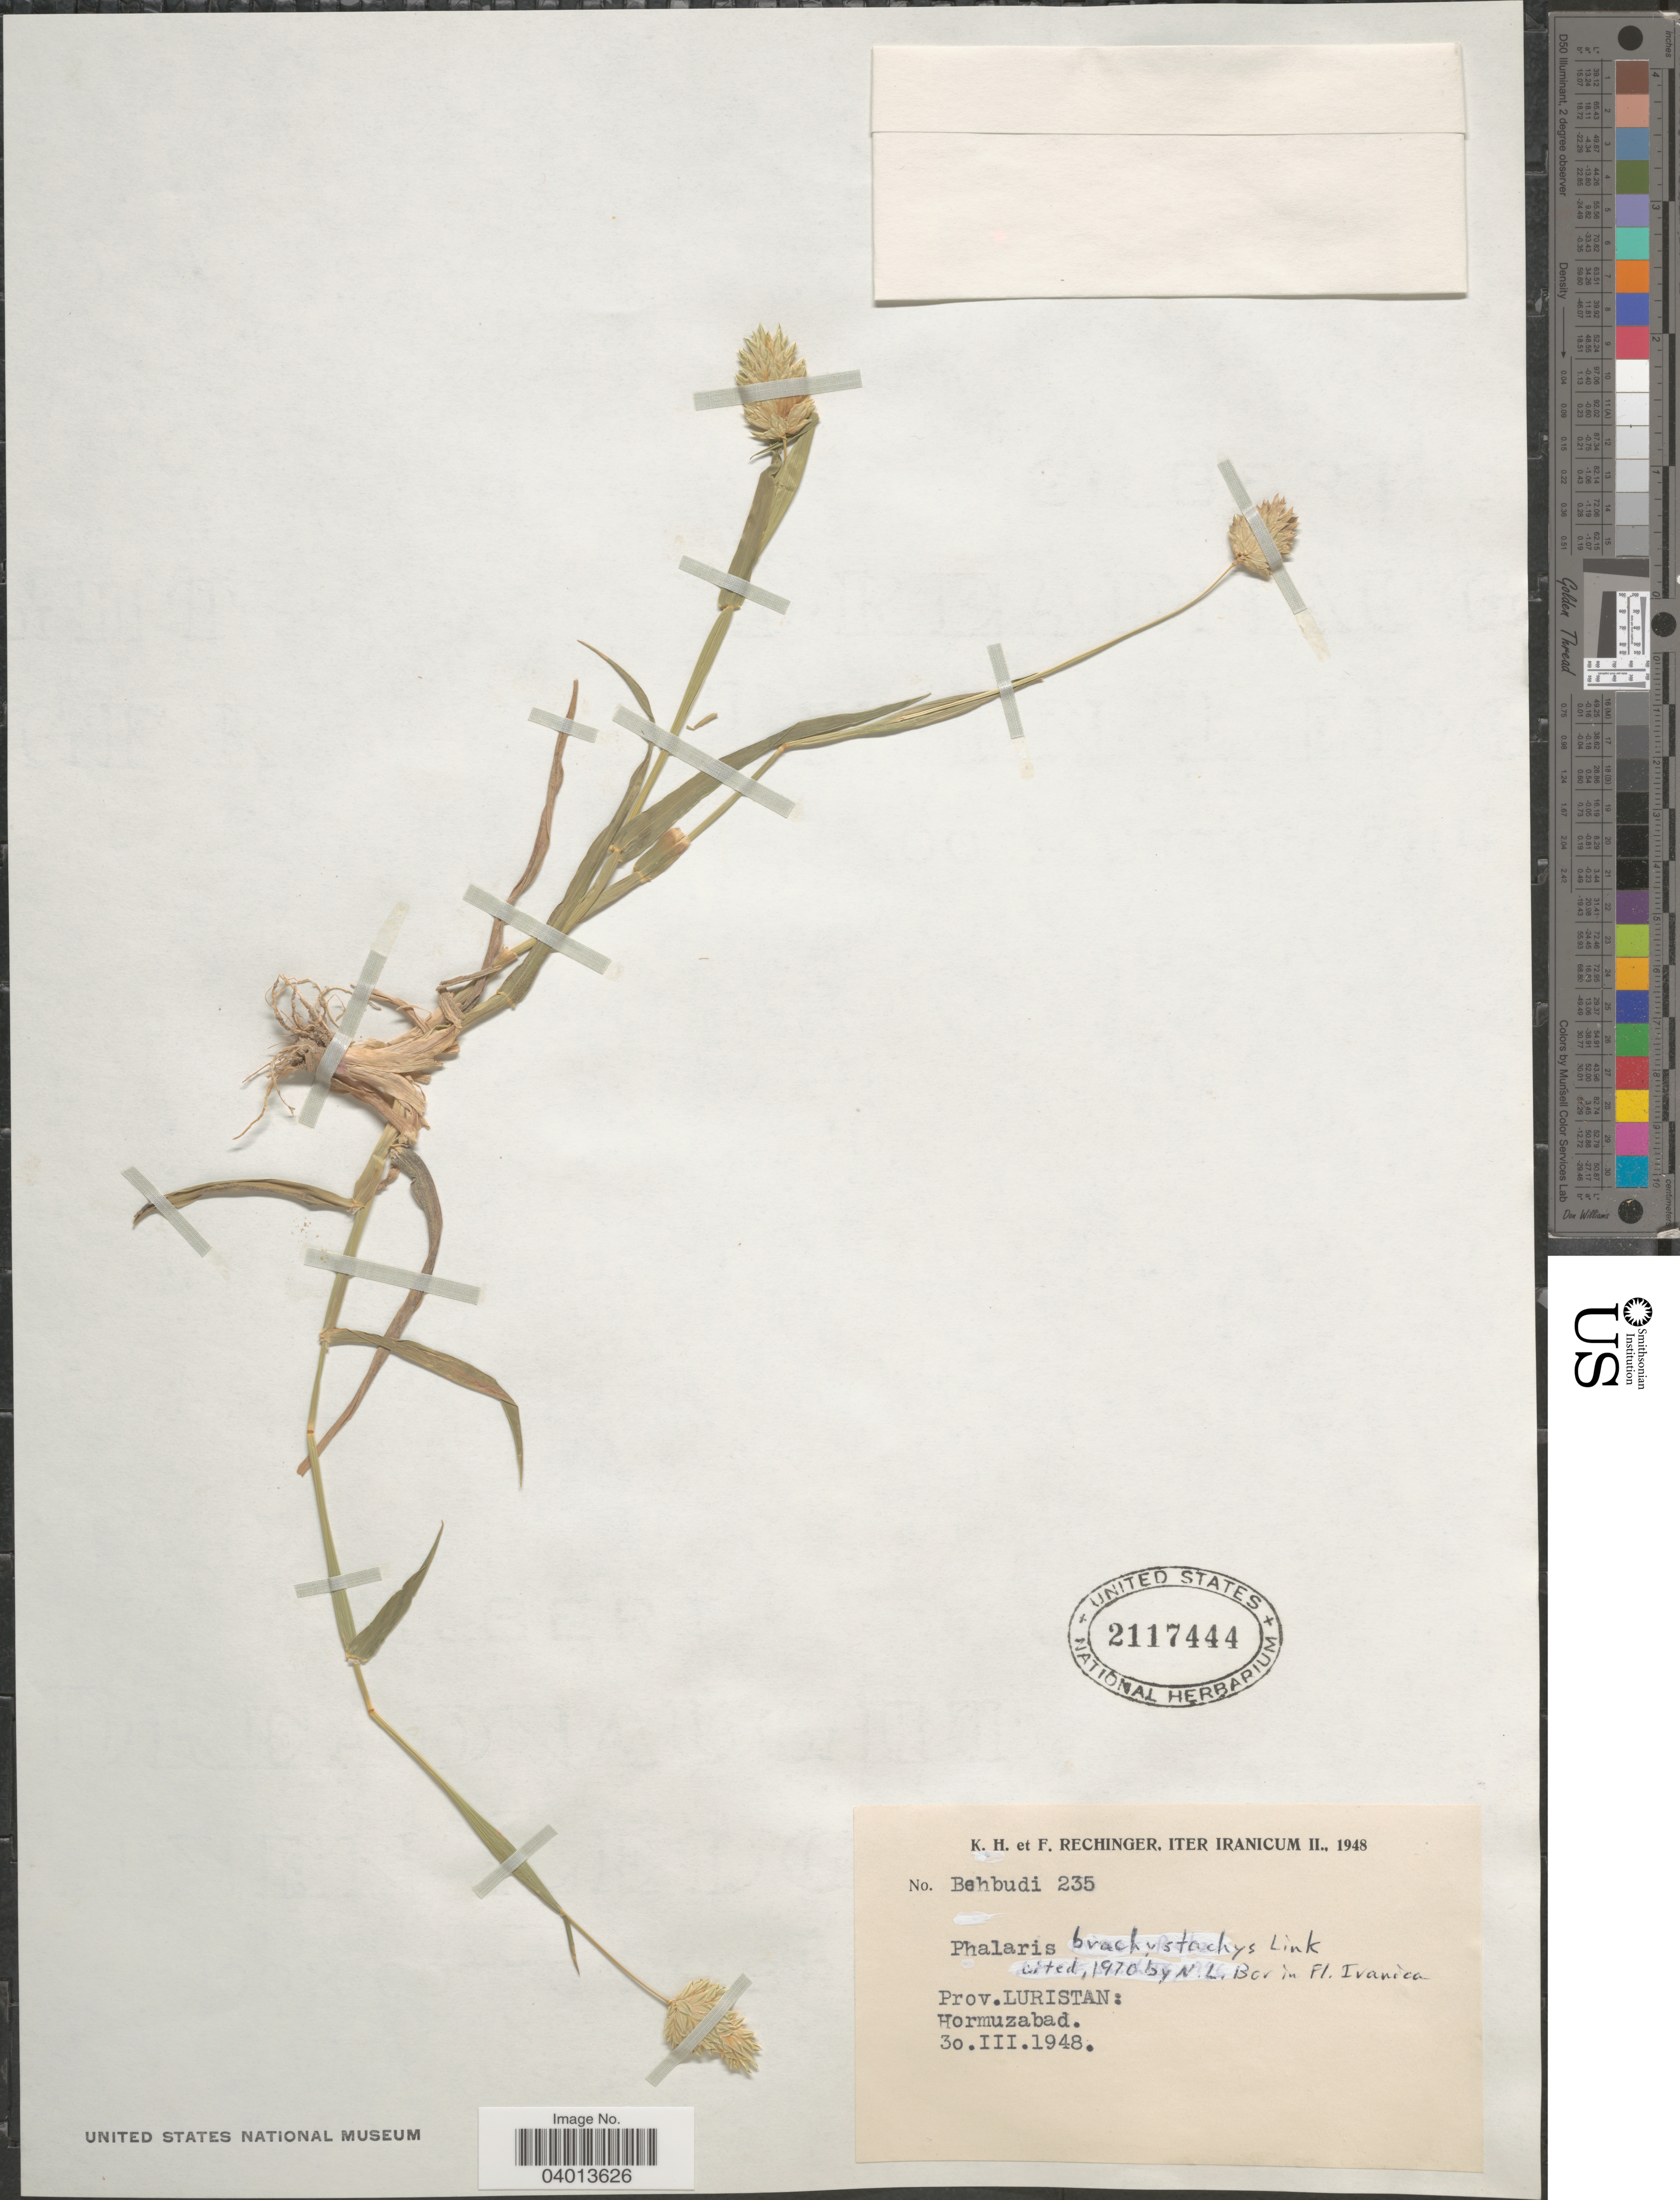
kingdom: Plantae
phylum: Tracheophyta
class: Liliopsida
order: Poales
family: Poaceae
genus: Phalaris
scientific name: Phalaris brachystachys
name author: Link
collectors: K. H. Rechinger & F. Rechinger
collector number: Behbudi 235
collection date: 1948-03-30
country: Iran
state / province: Lorestan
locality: Iter Iranicum. Prov.Luristan: Hormuzabad.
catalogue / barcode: US 2117444